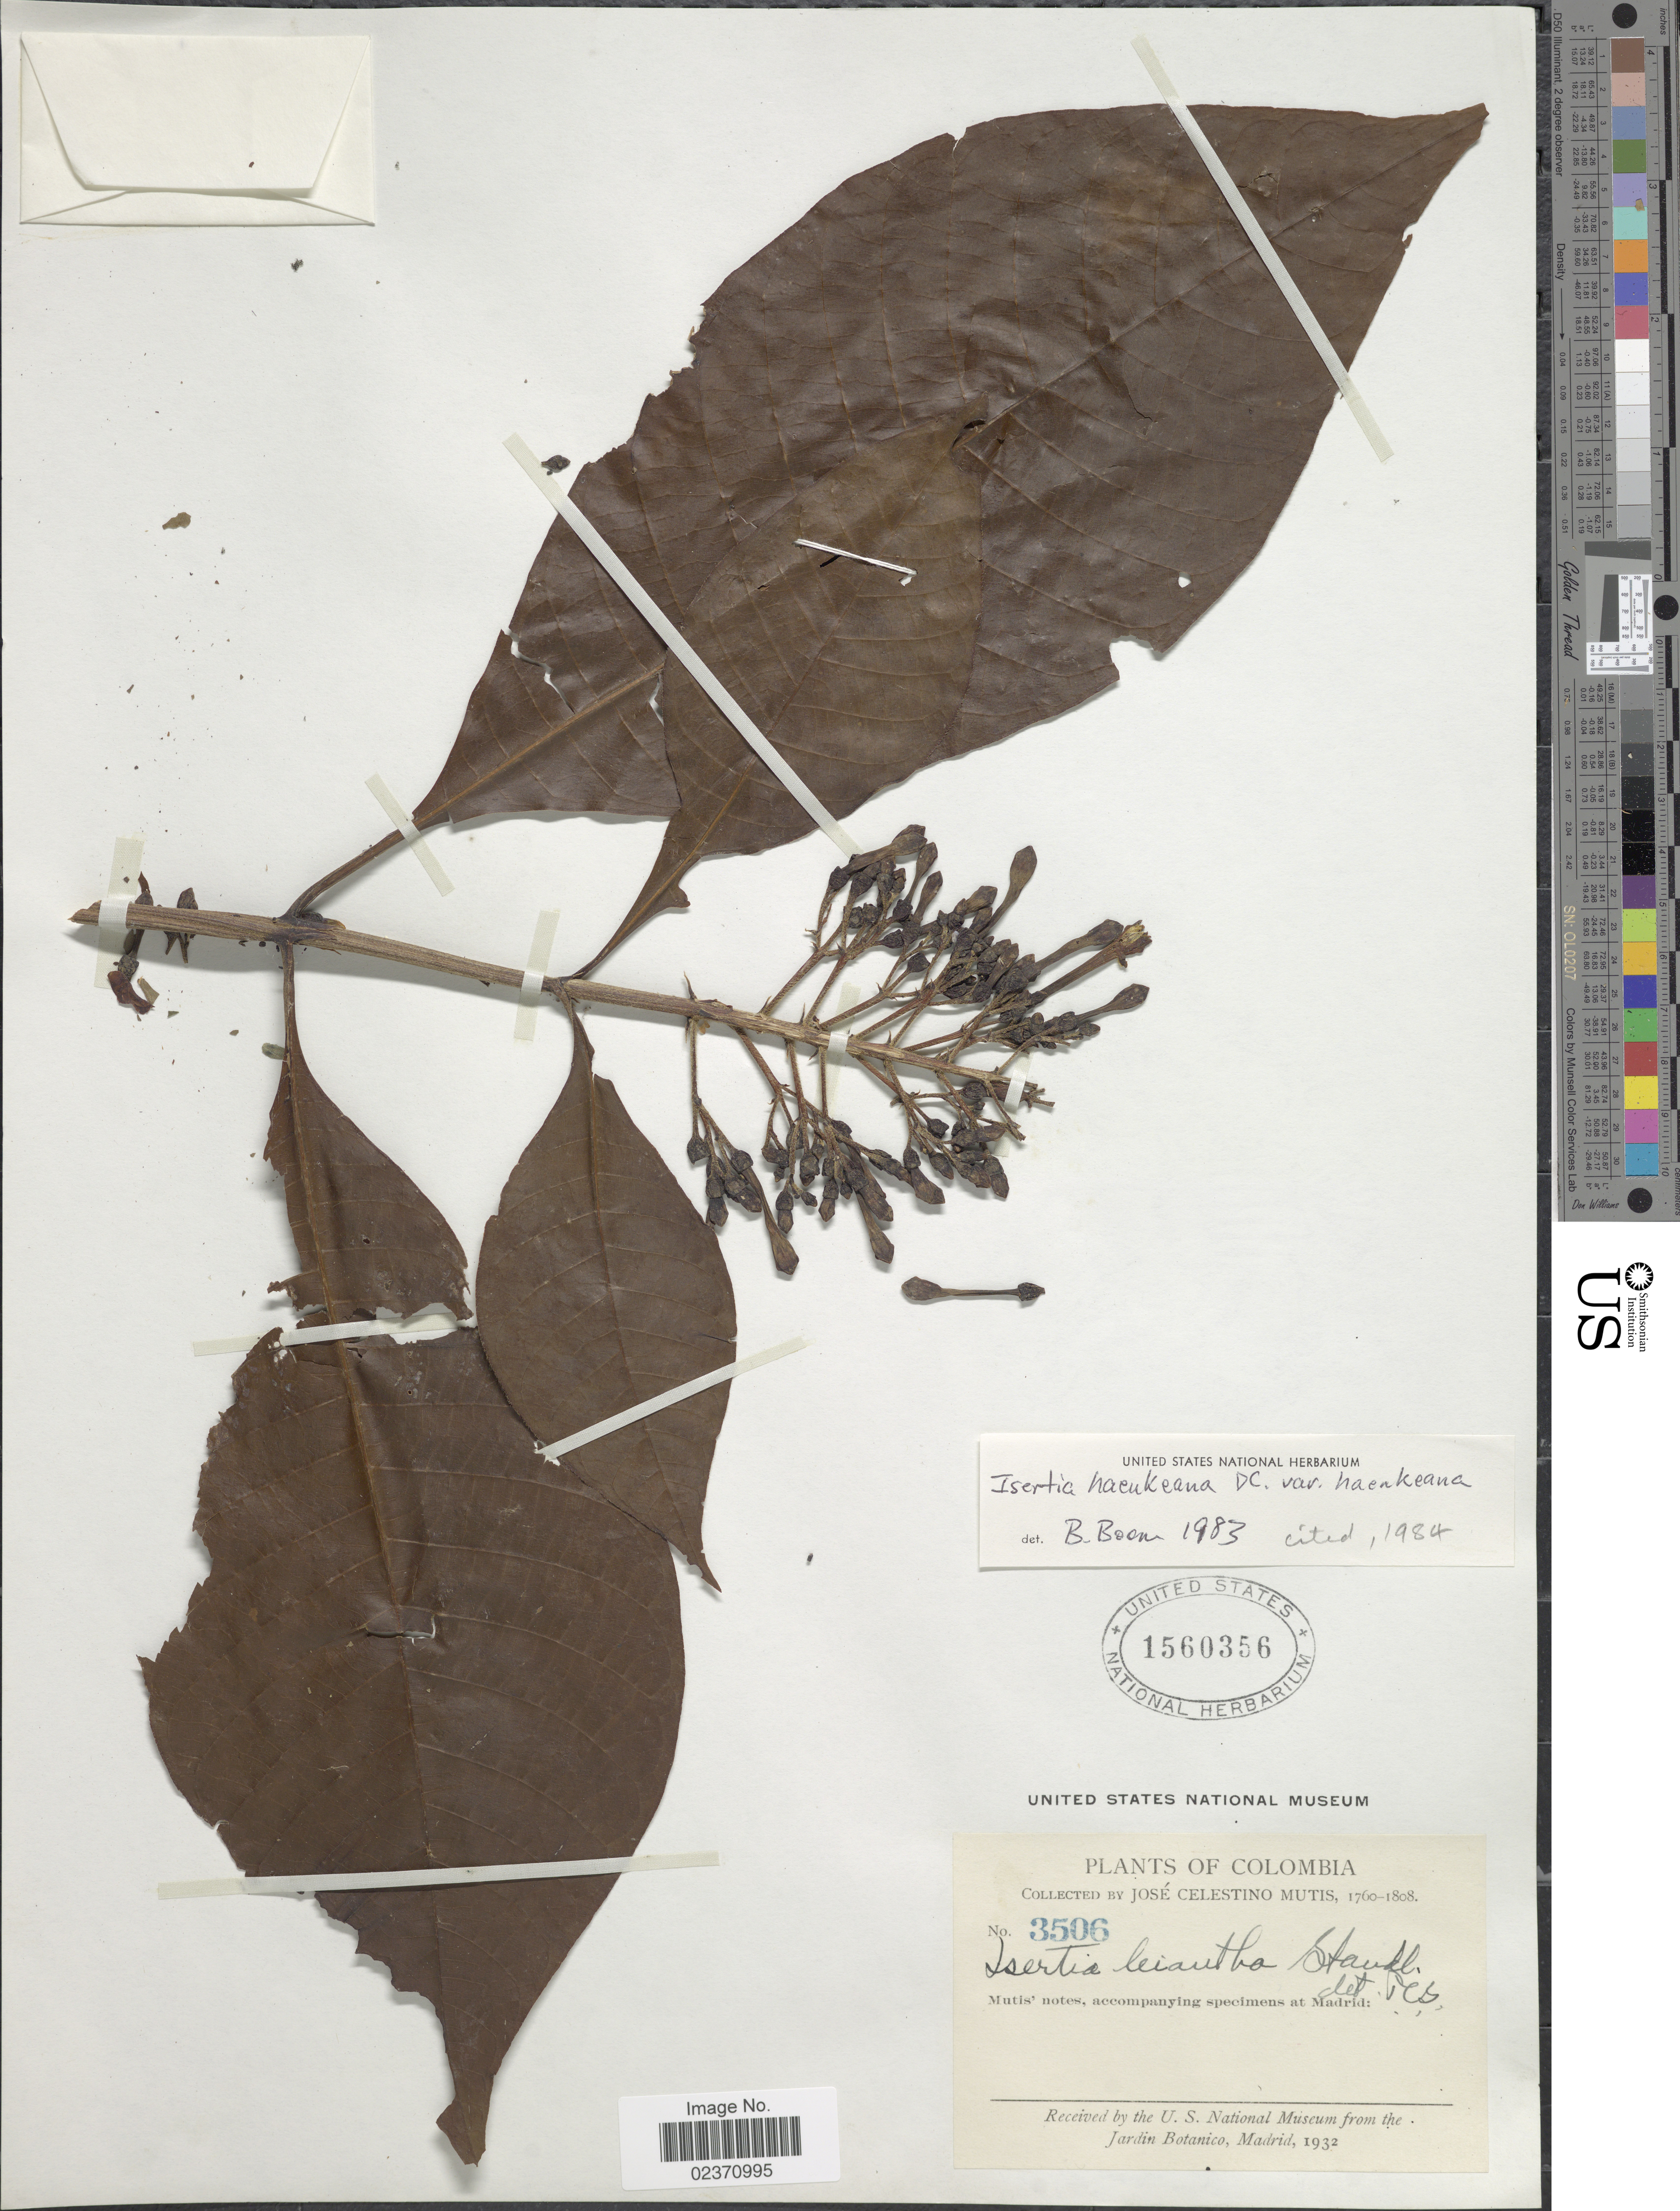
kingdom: Plantae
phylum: Tracheophyta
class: Magnoliopsida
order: Gentianales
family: Rubiaceae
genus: Isertia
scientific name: Isertia haenkeana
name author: DC.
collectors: J. C. B. Mutis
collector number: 3506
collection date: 1760/1808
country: Colombia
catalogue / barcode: US 1560356